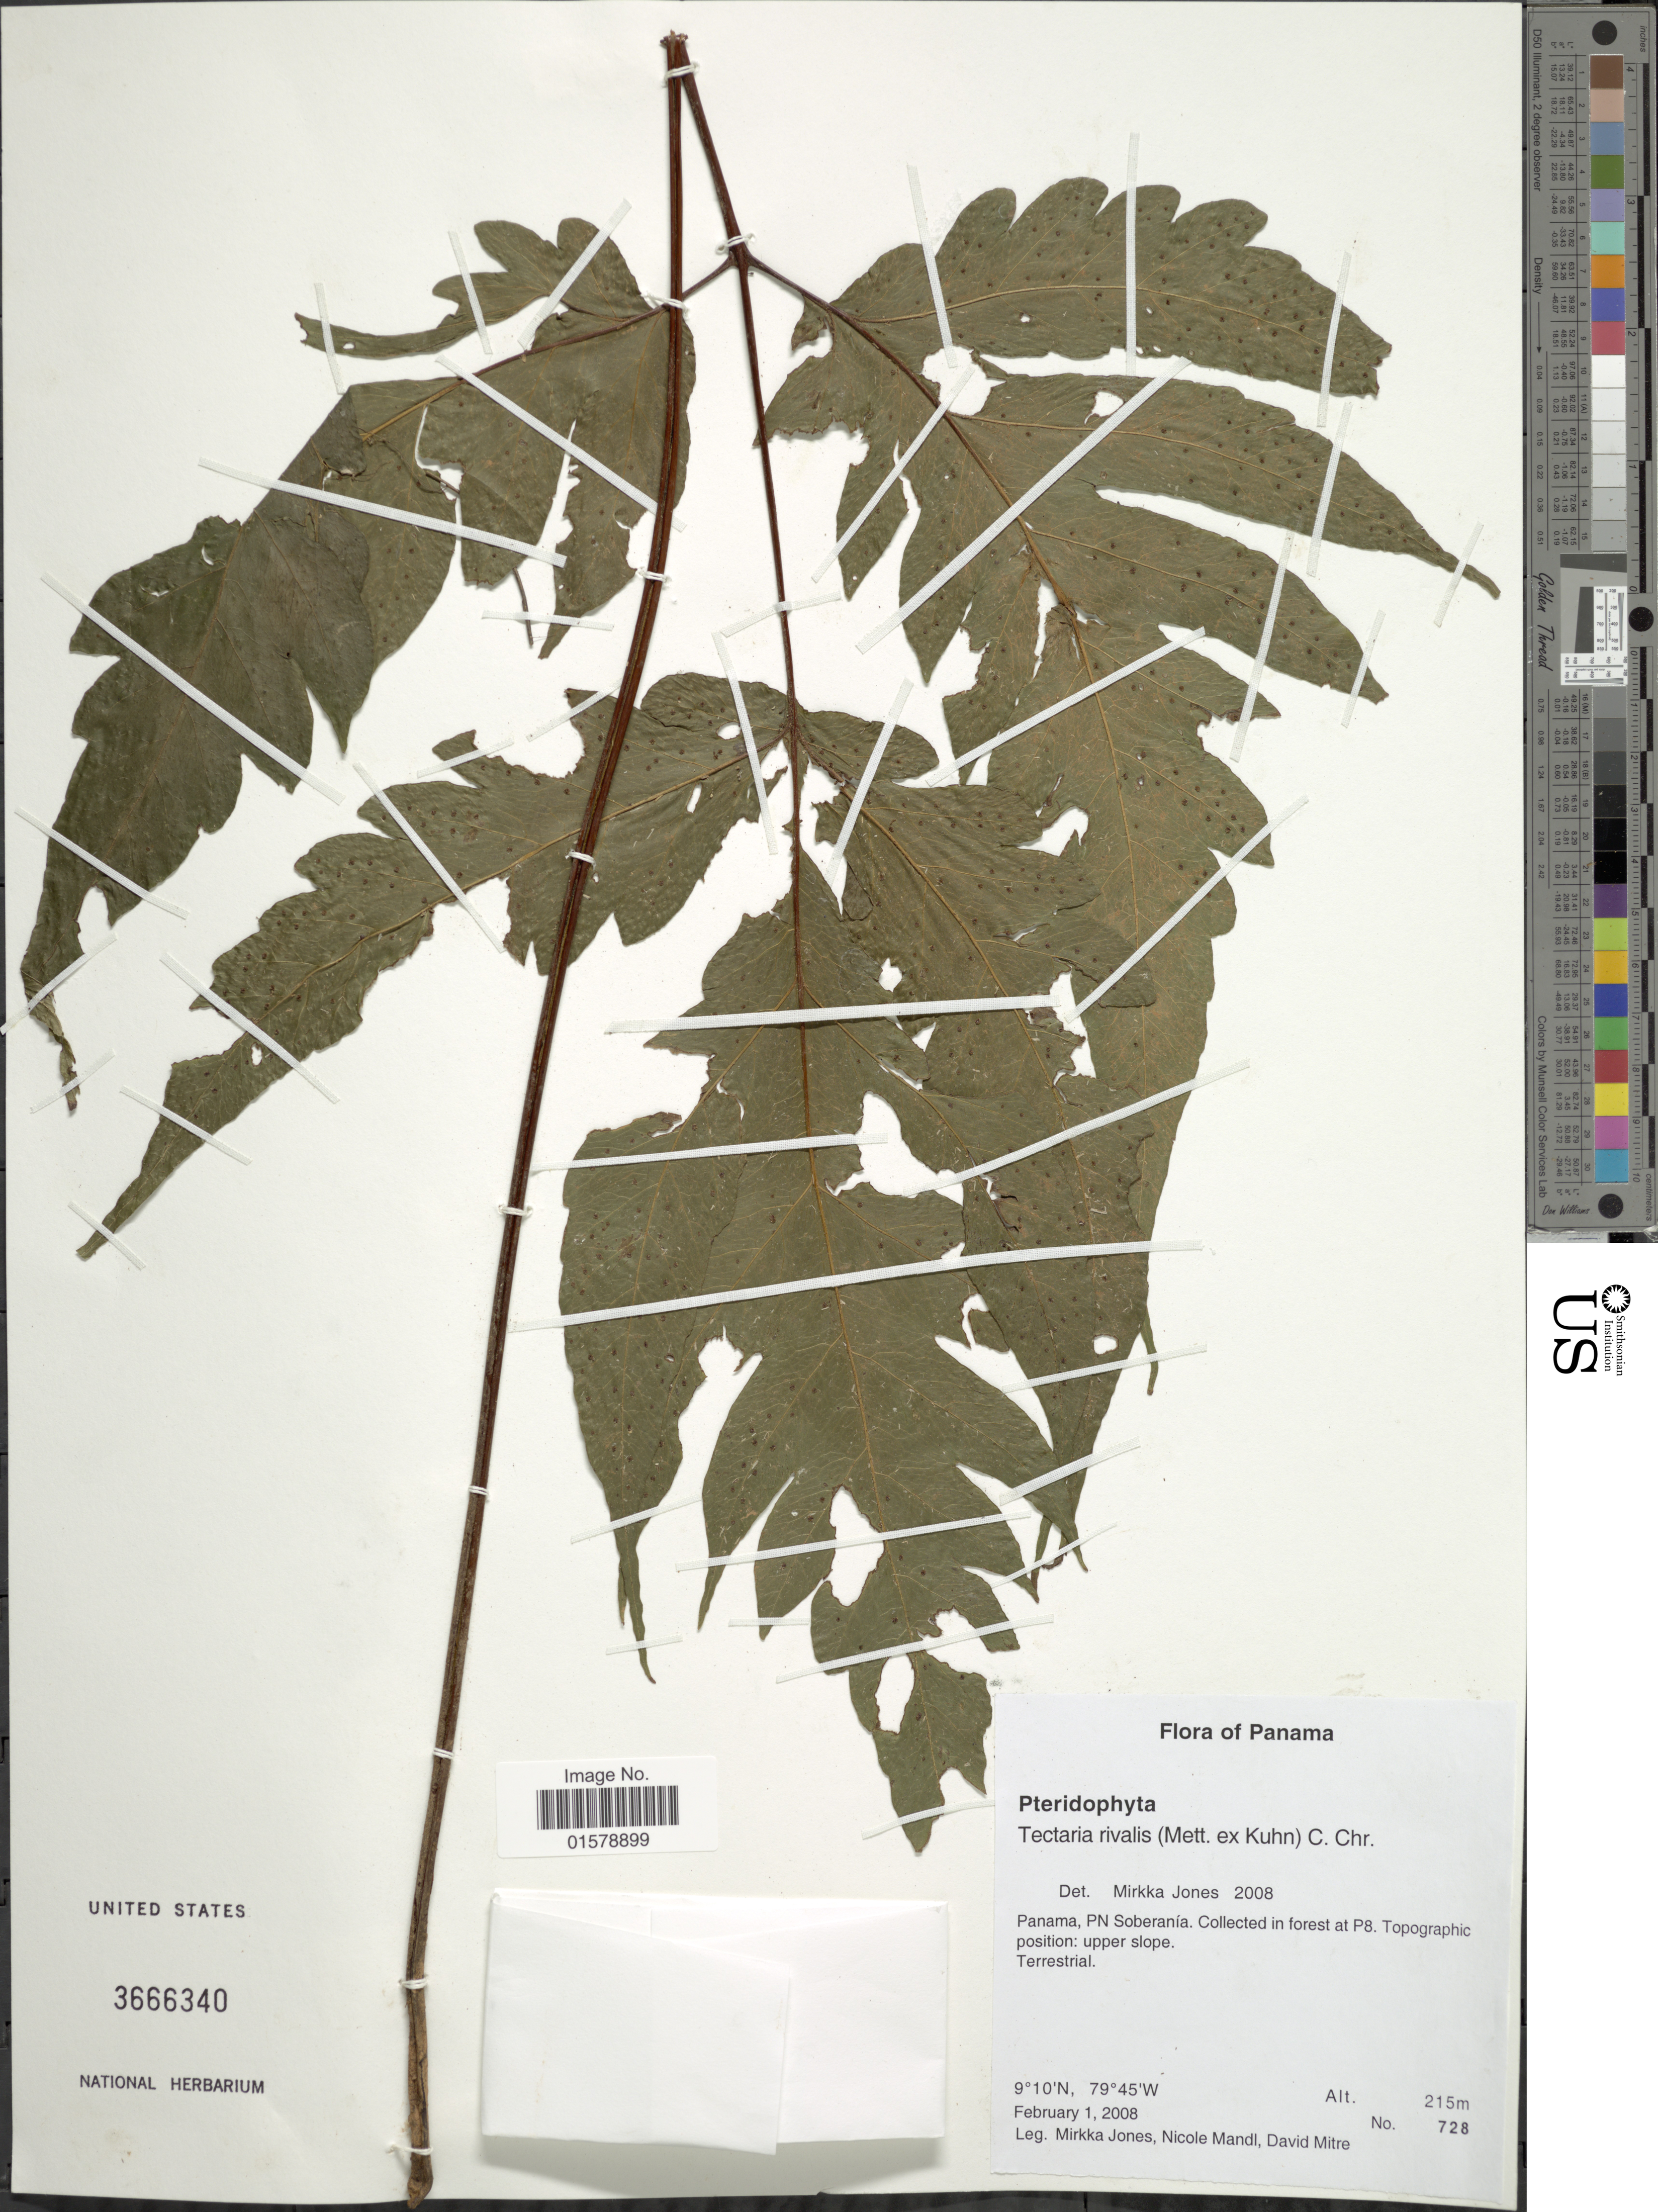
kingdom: Plantae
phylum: Tracheophyta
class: Polypodiopsida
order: Polypodiales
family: Tectariaceae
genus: Tectaria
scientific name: Tectaria rivalis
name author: (Mett. ex Kuhn) C. Chr.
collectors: M. Jones, N. Mandl & D. Mitre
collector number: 728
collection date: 2008-02-01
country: Panama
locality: PN Soberania, Collected in forest at P8, Upper slope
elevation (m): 215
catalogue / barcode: US 3666340